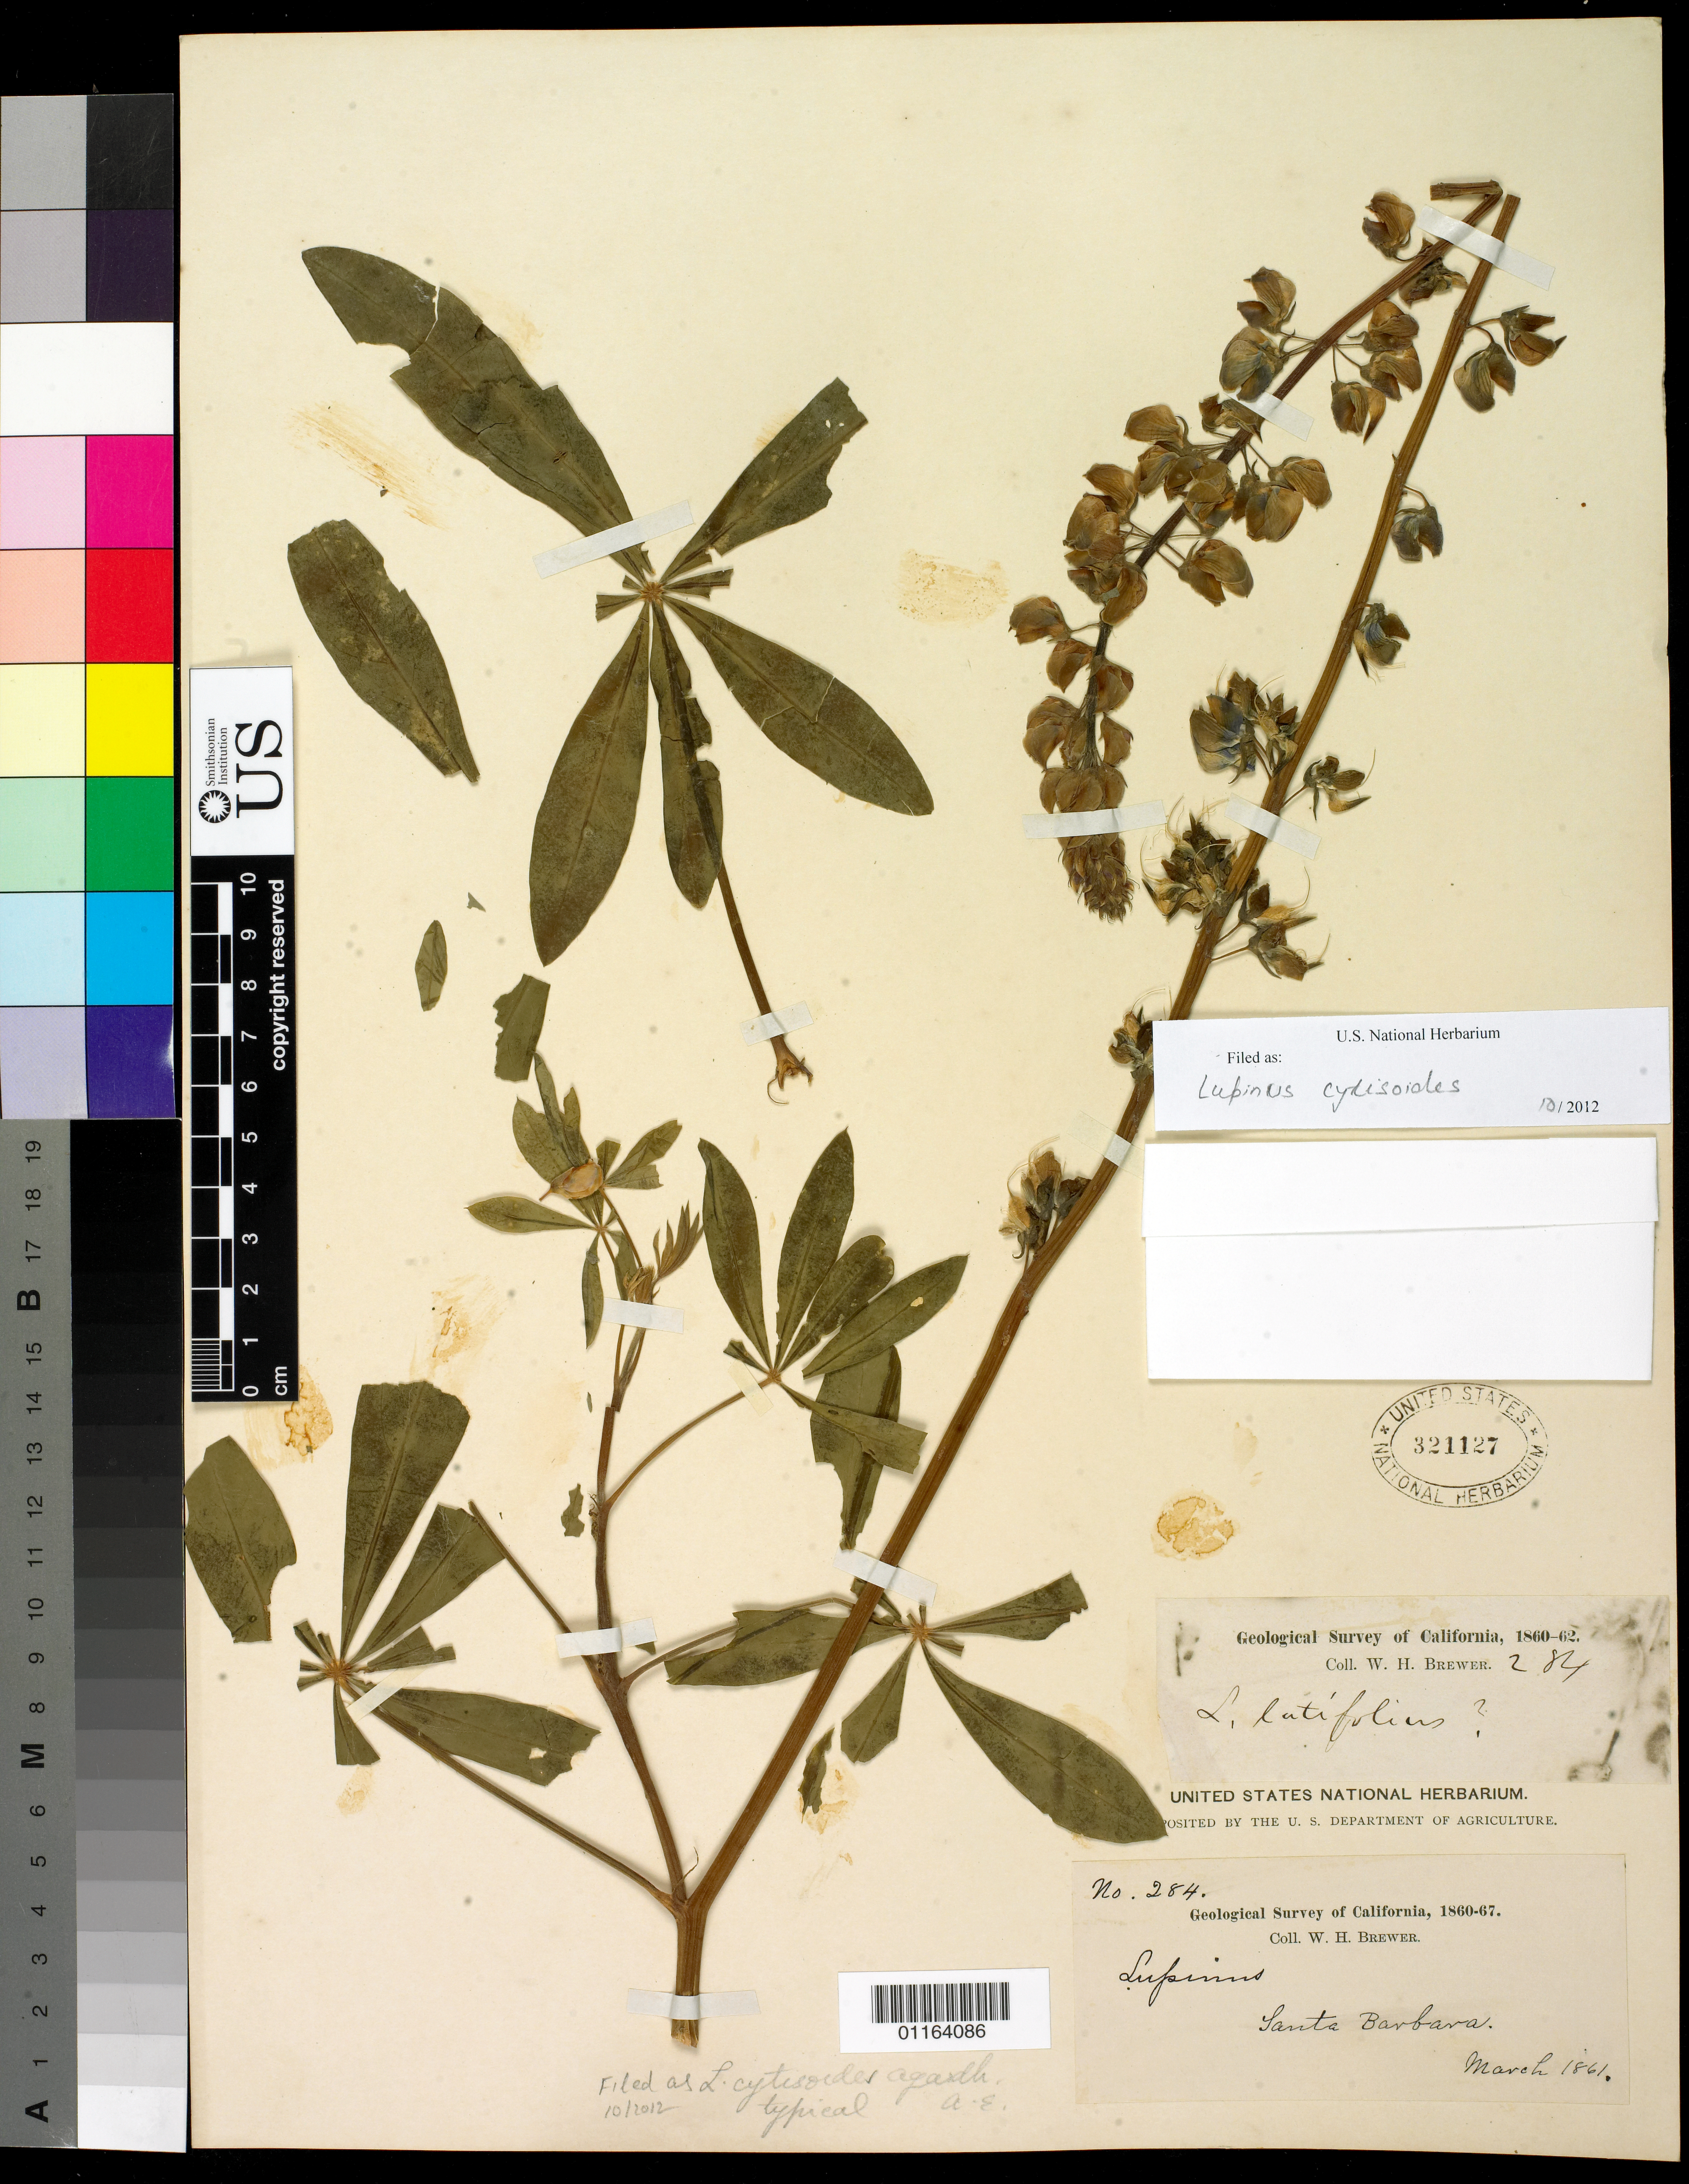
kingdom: Plantae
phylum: Tracheophyta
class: Magnoliopsida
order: Fabales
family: Fabaceae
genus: Lupinus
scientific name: Lupinus cytisoides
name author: J. Agardh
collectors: W. H. Brewer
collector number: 284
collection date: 1861-03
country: United States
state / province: California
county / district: Santa Barbara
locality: Santa Barbara.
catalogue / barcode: US 321127